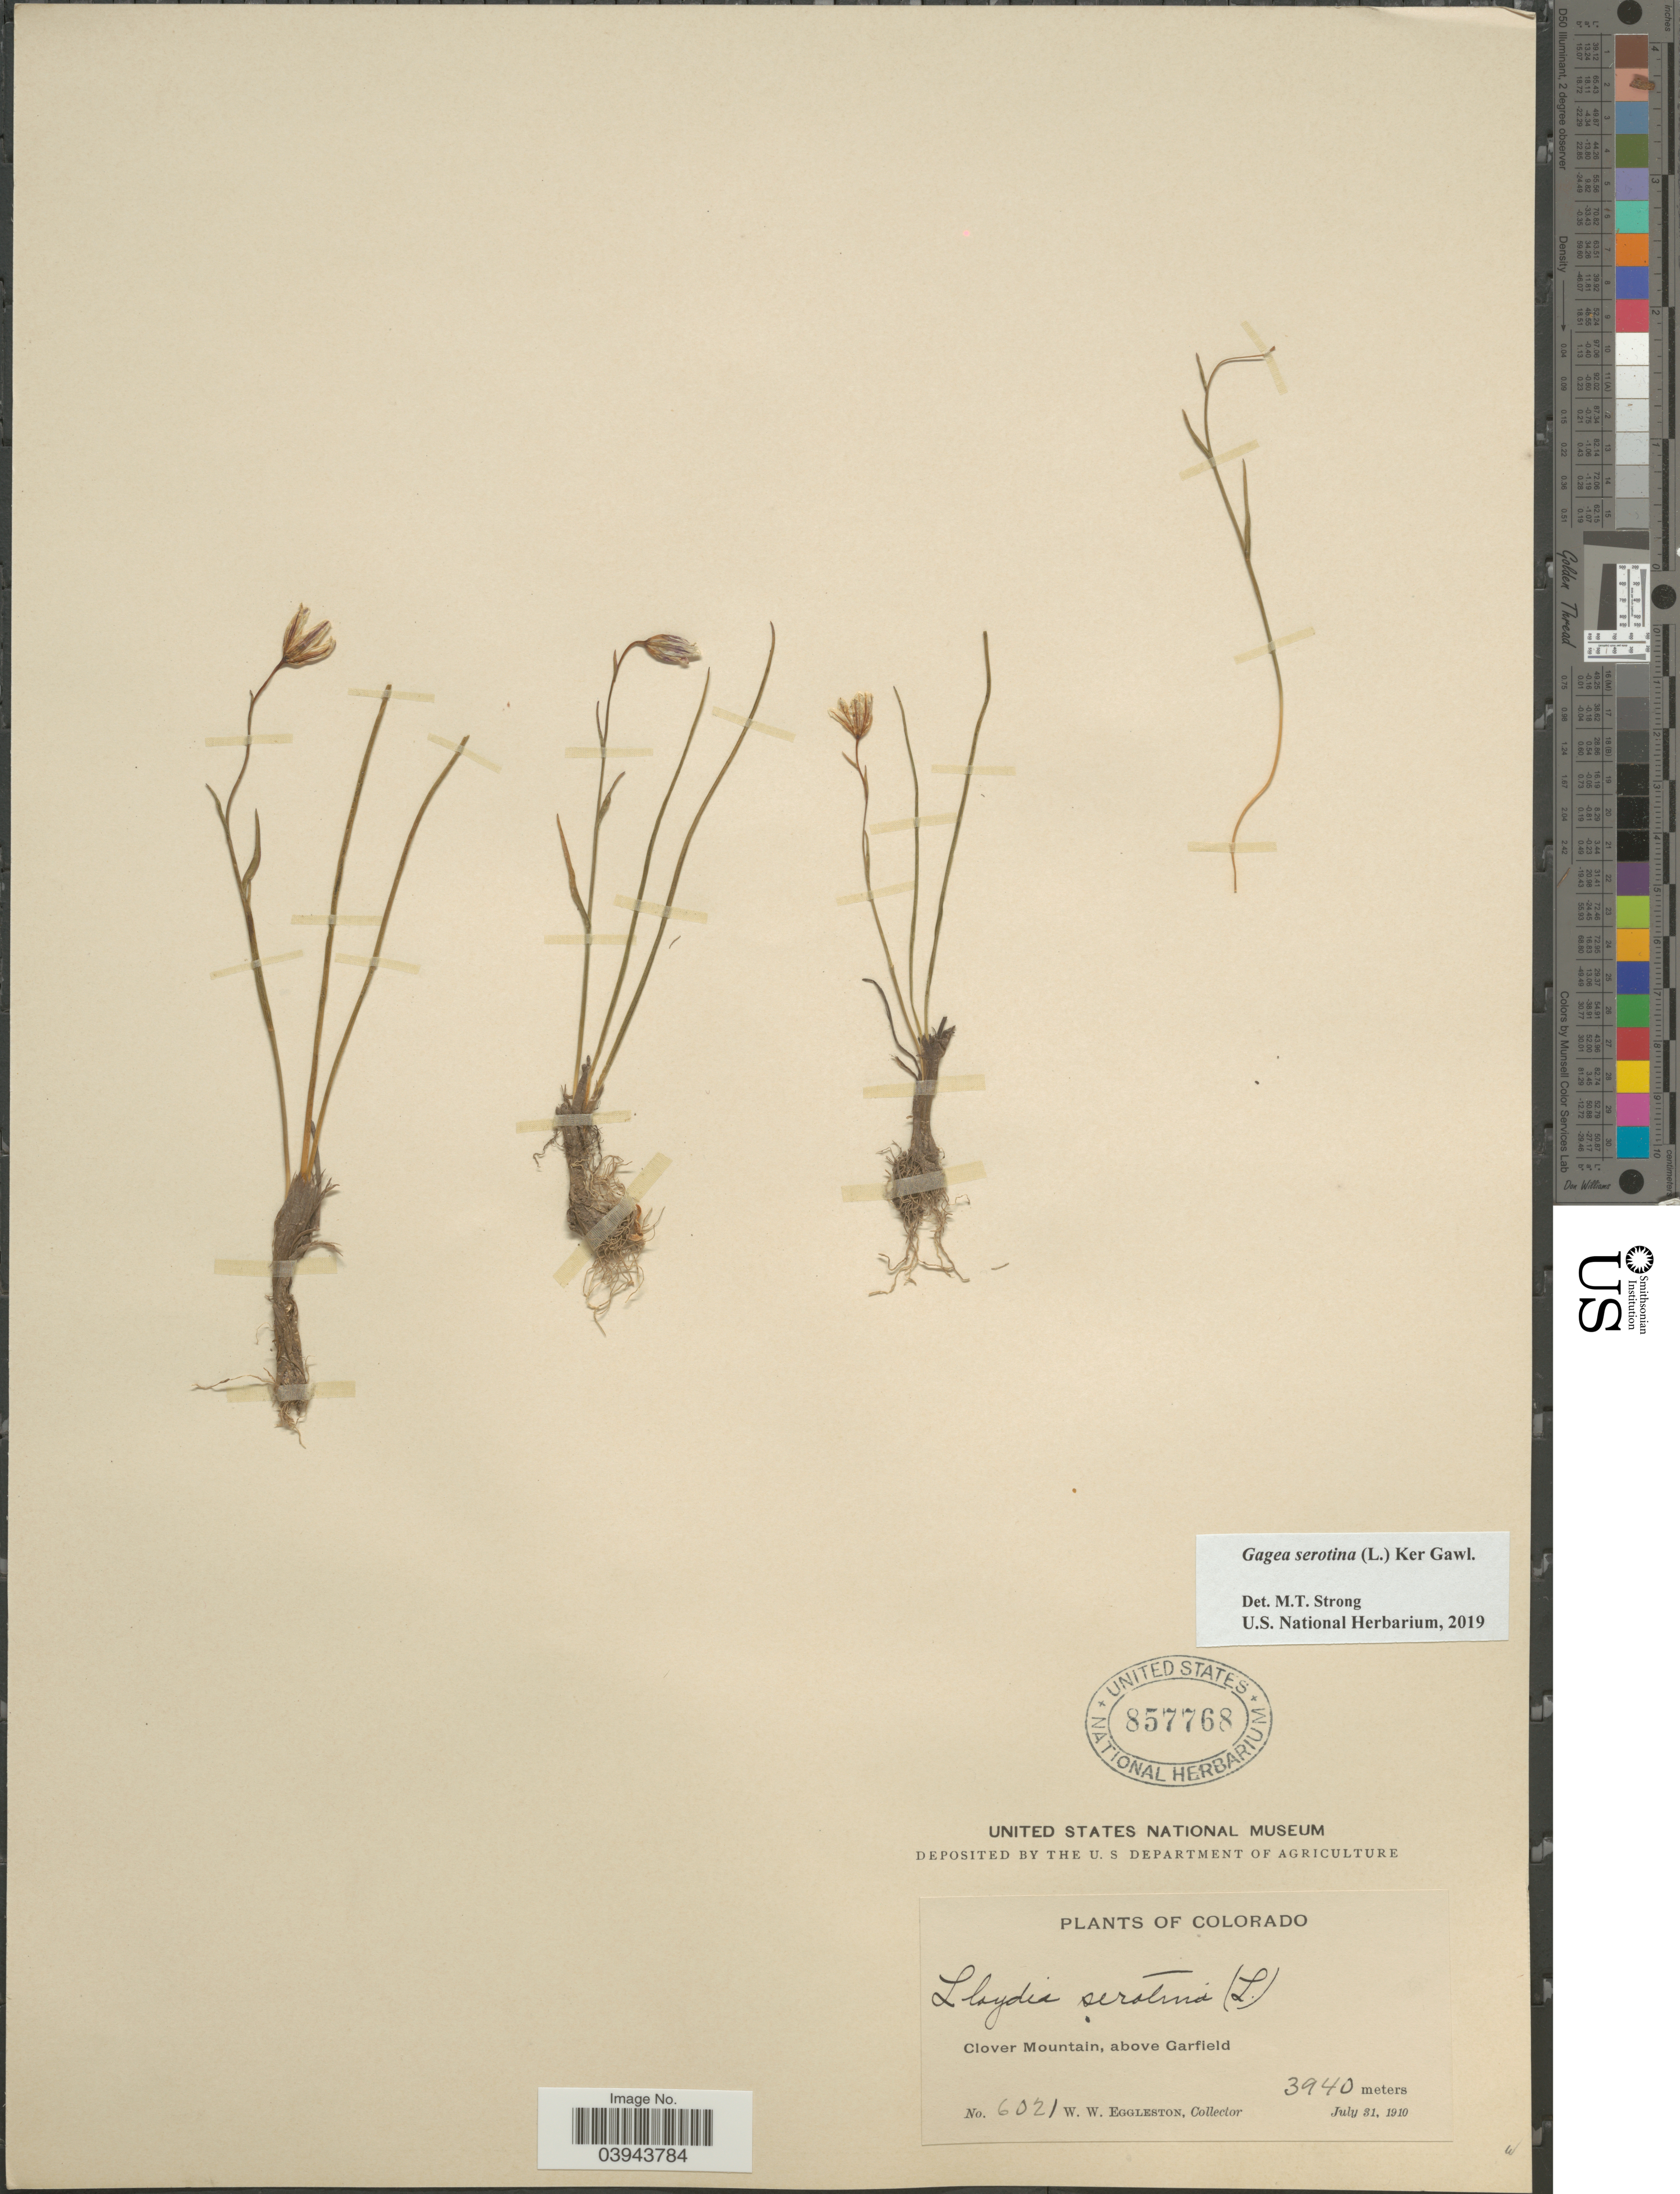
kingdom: Plantae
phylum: Tracheophyta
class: Liliopsida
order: Liliales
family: Liliaceae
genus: Lloydia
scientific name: Lloydia serotina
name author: (L.) Salisb. ex Rchb.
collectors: W. W. Eggleston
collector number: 6021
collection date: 1910-07-31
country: United States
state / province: Colorado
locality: Clover Mountain, above Garfield.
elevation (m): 3940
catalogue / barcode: US 857768